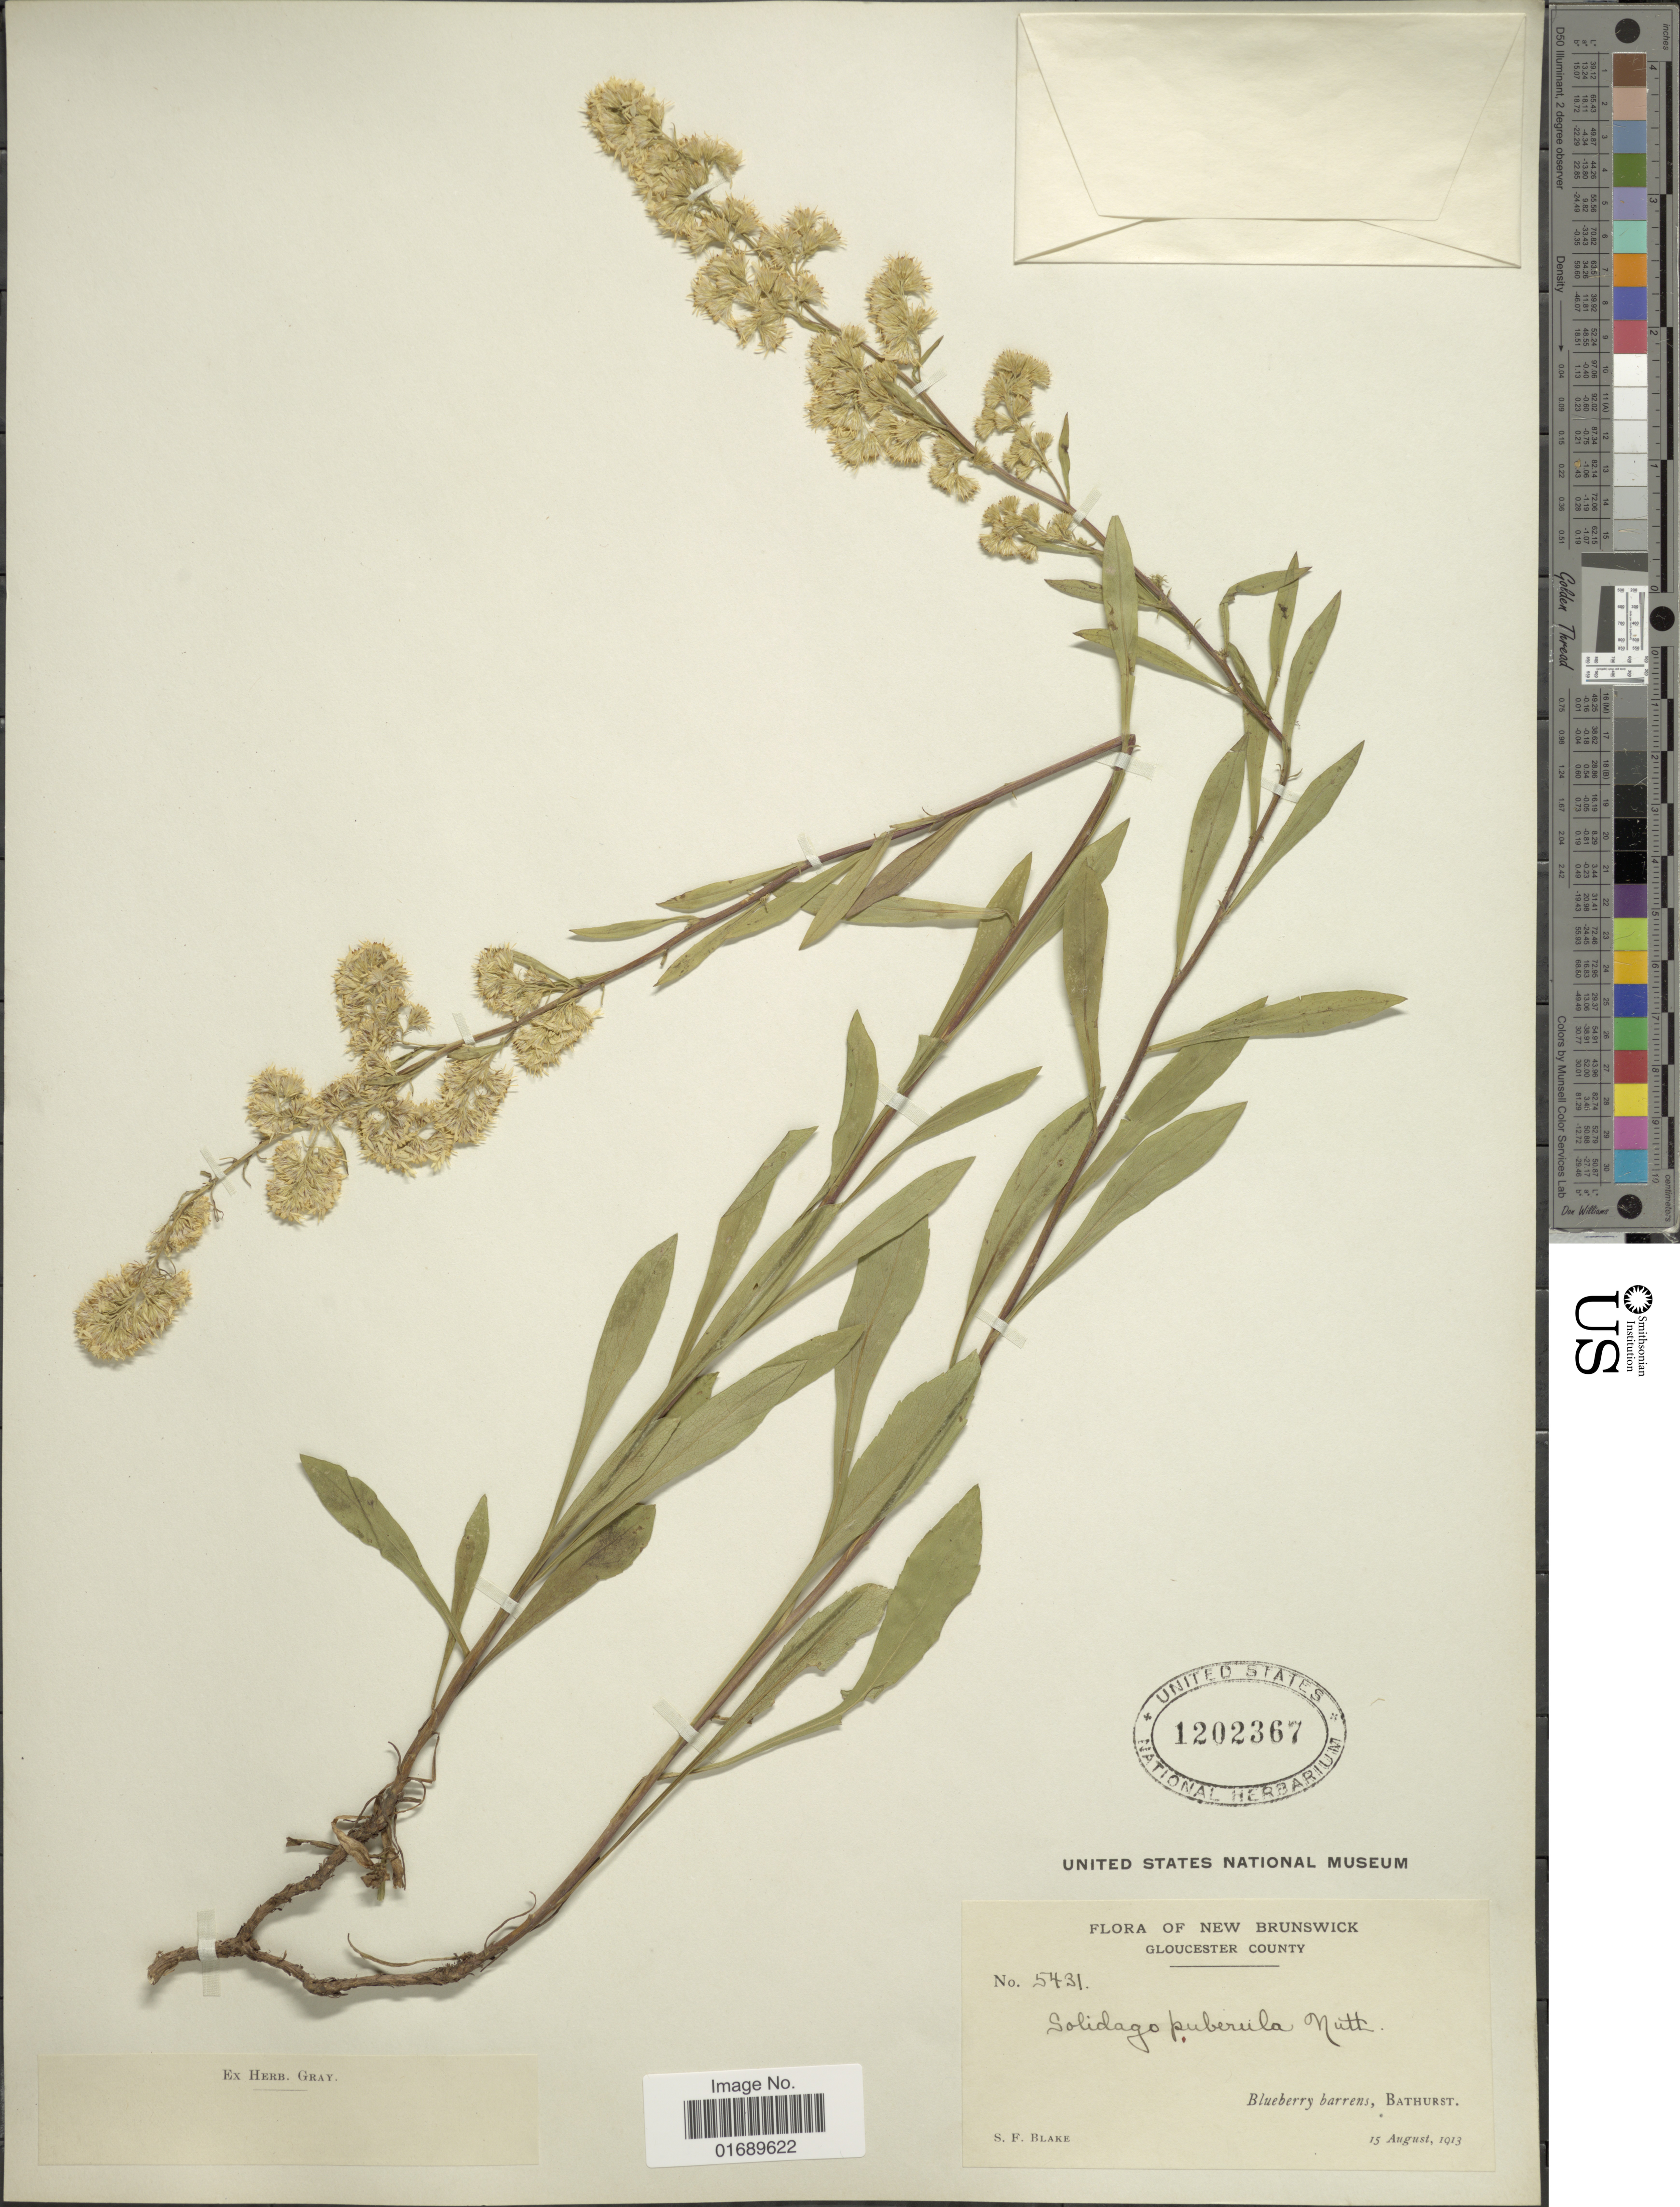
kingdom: Plantae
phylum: Tracheophyta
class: Magnoliopsida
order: Asterales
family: Asteraceae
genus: Solidago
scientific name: Solidago puberula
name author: Nutt.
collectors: S. Blake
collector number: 5431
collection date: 1913-08-15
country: Canada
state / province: New Brunswick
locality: Gloucester County, Blueberry barrens, Bathurst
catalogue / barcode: US 1202367